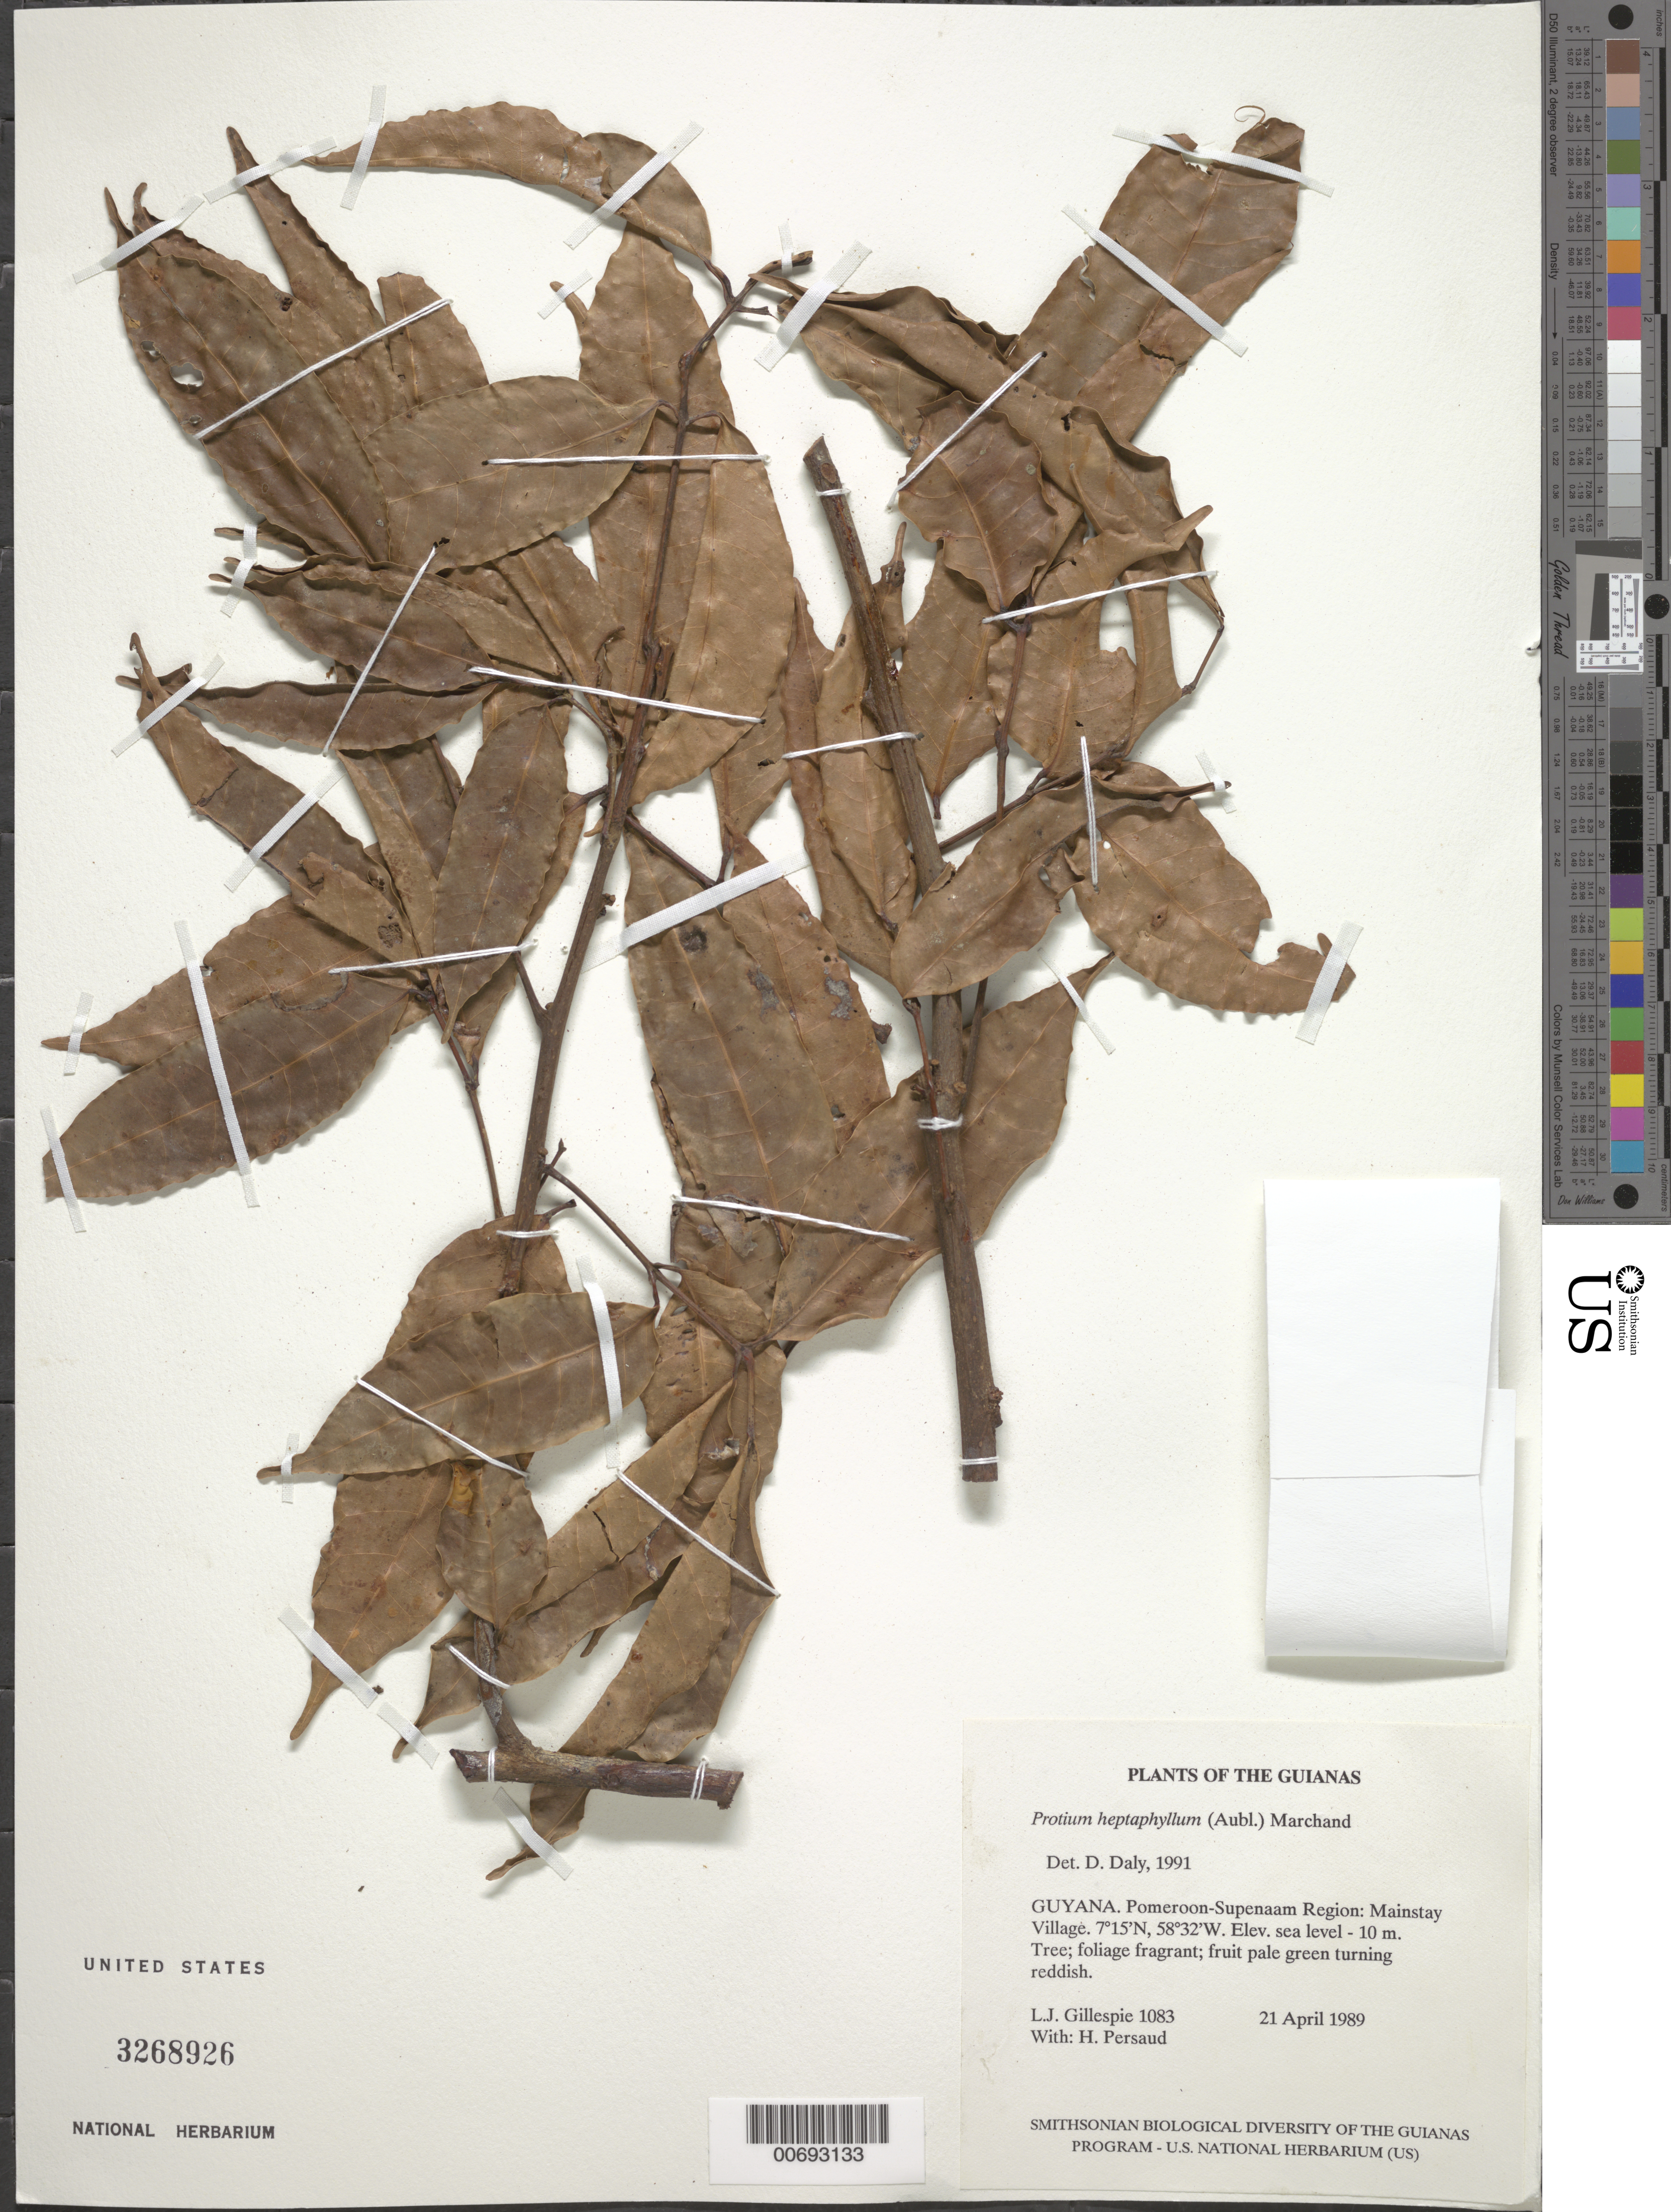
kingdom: Plantae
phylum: Tracheophyta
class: Magnoliopsida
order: Sapindales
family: Burseraceae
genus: Protium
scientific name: Protium heptaphyllum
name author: (Aubl.) Marchand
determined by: Daly, D. C.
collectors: L. J. Gillespie & H. Persaud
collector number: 1083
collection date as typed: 21 April 1989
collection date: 1989-04-21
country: Guyana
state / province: Pomeroon-Supenaam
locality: Mainstay Village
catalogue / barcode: US 3268926